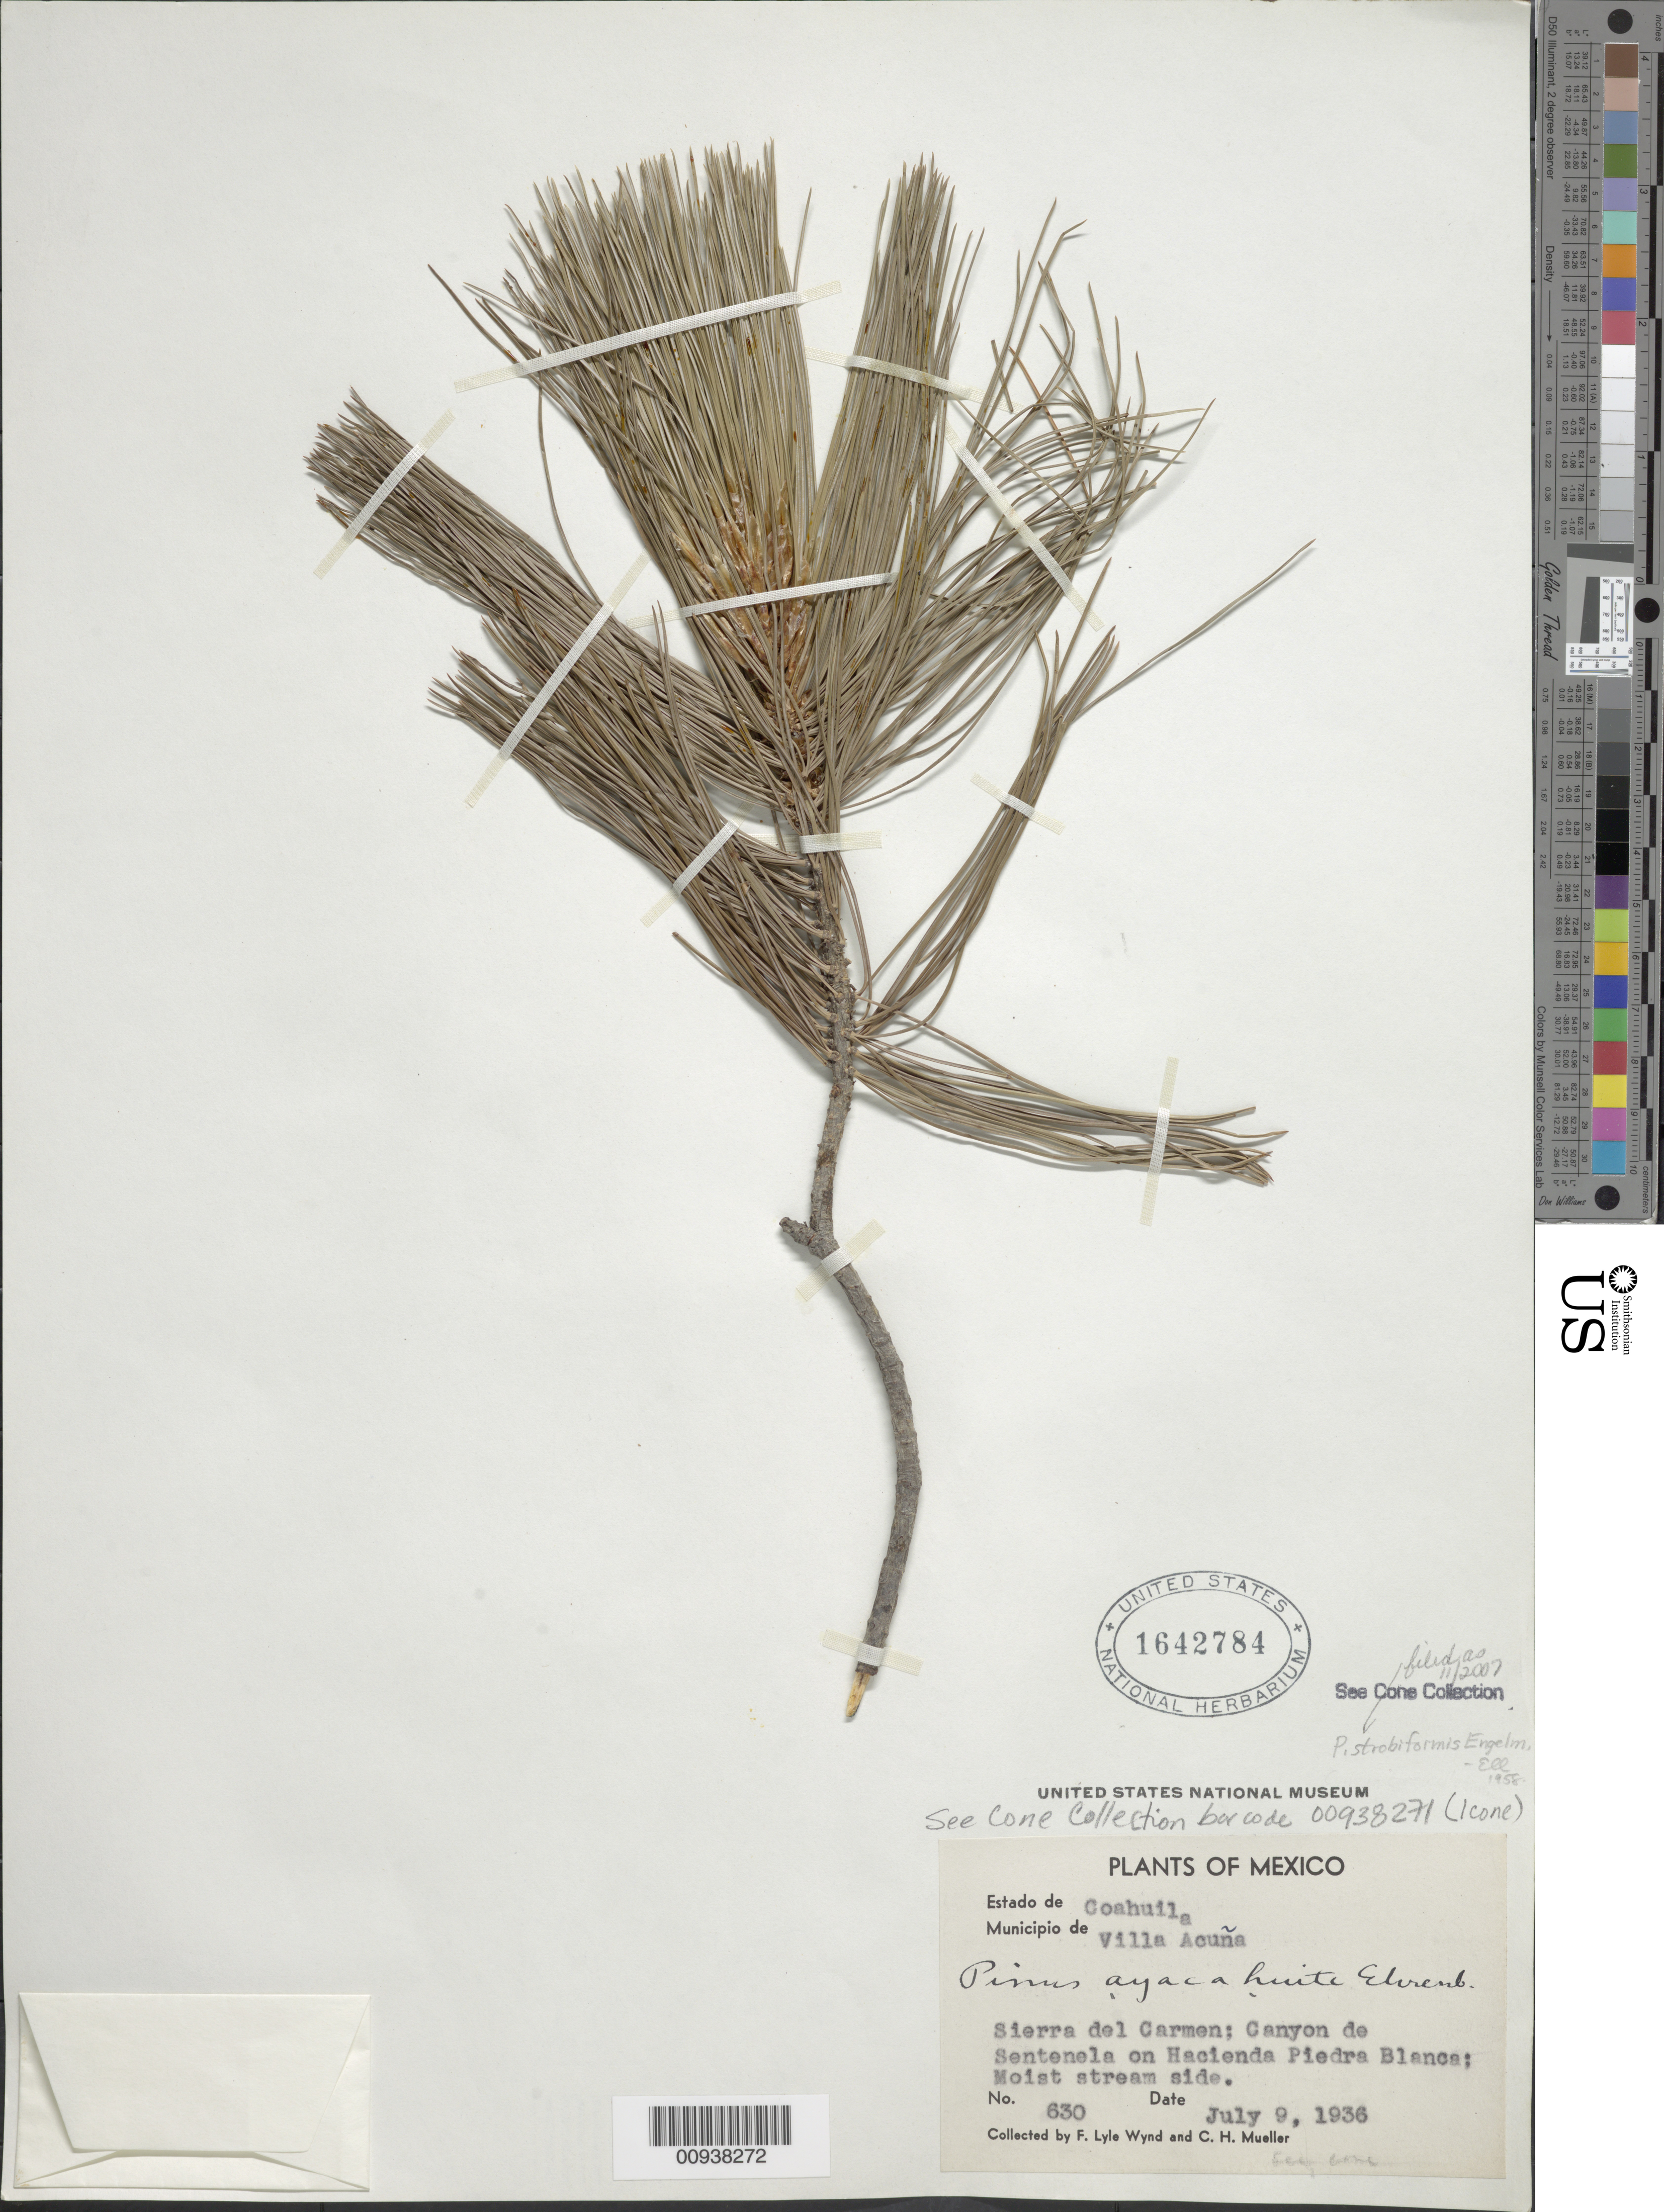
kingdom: Plantae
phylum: Tracheophyta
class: Pinopsida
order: Pinales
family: Pinaceae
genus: Pinus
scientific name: Pinus strobiformis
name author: Engelm.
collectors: F. L. Wynd & C. H. Mueller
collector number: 630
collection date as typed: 09 Jul 1936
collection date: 1936-07-09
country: Mexico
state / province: Coahuila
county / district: Acuña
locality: Sierra del Carmen; Canyon de Sentenela [sic, correct spelling Centinela] on Hacienda Piedra Blanca.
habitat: Moist stream side.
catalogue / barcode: US 1642784